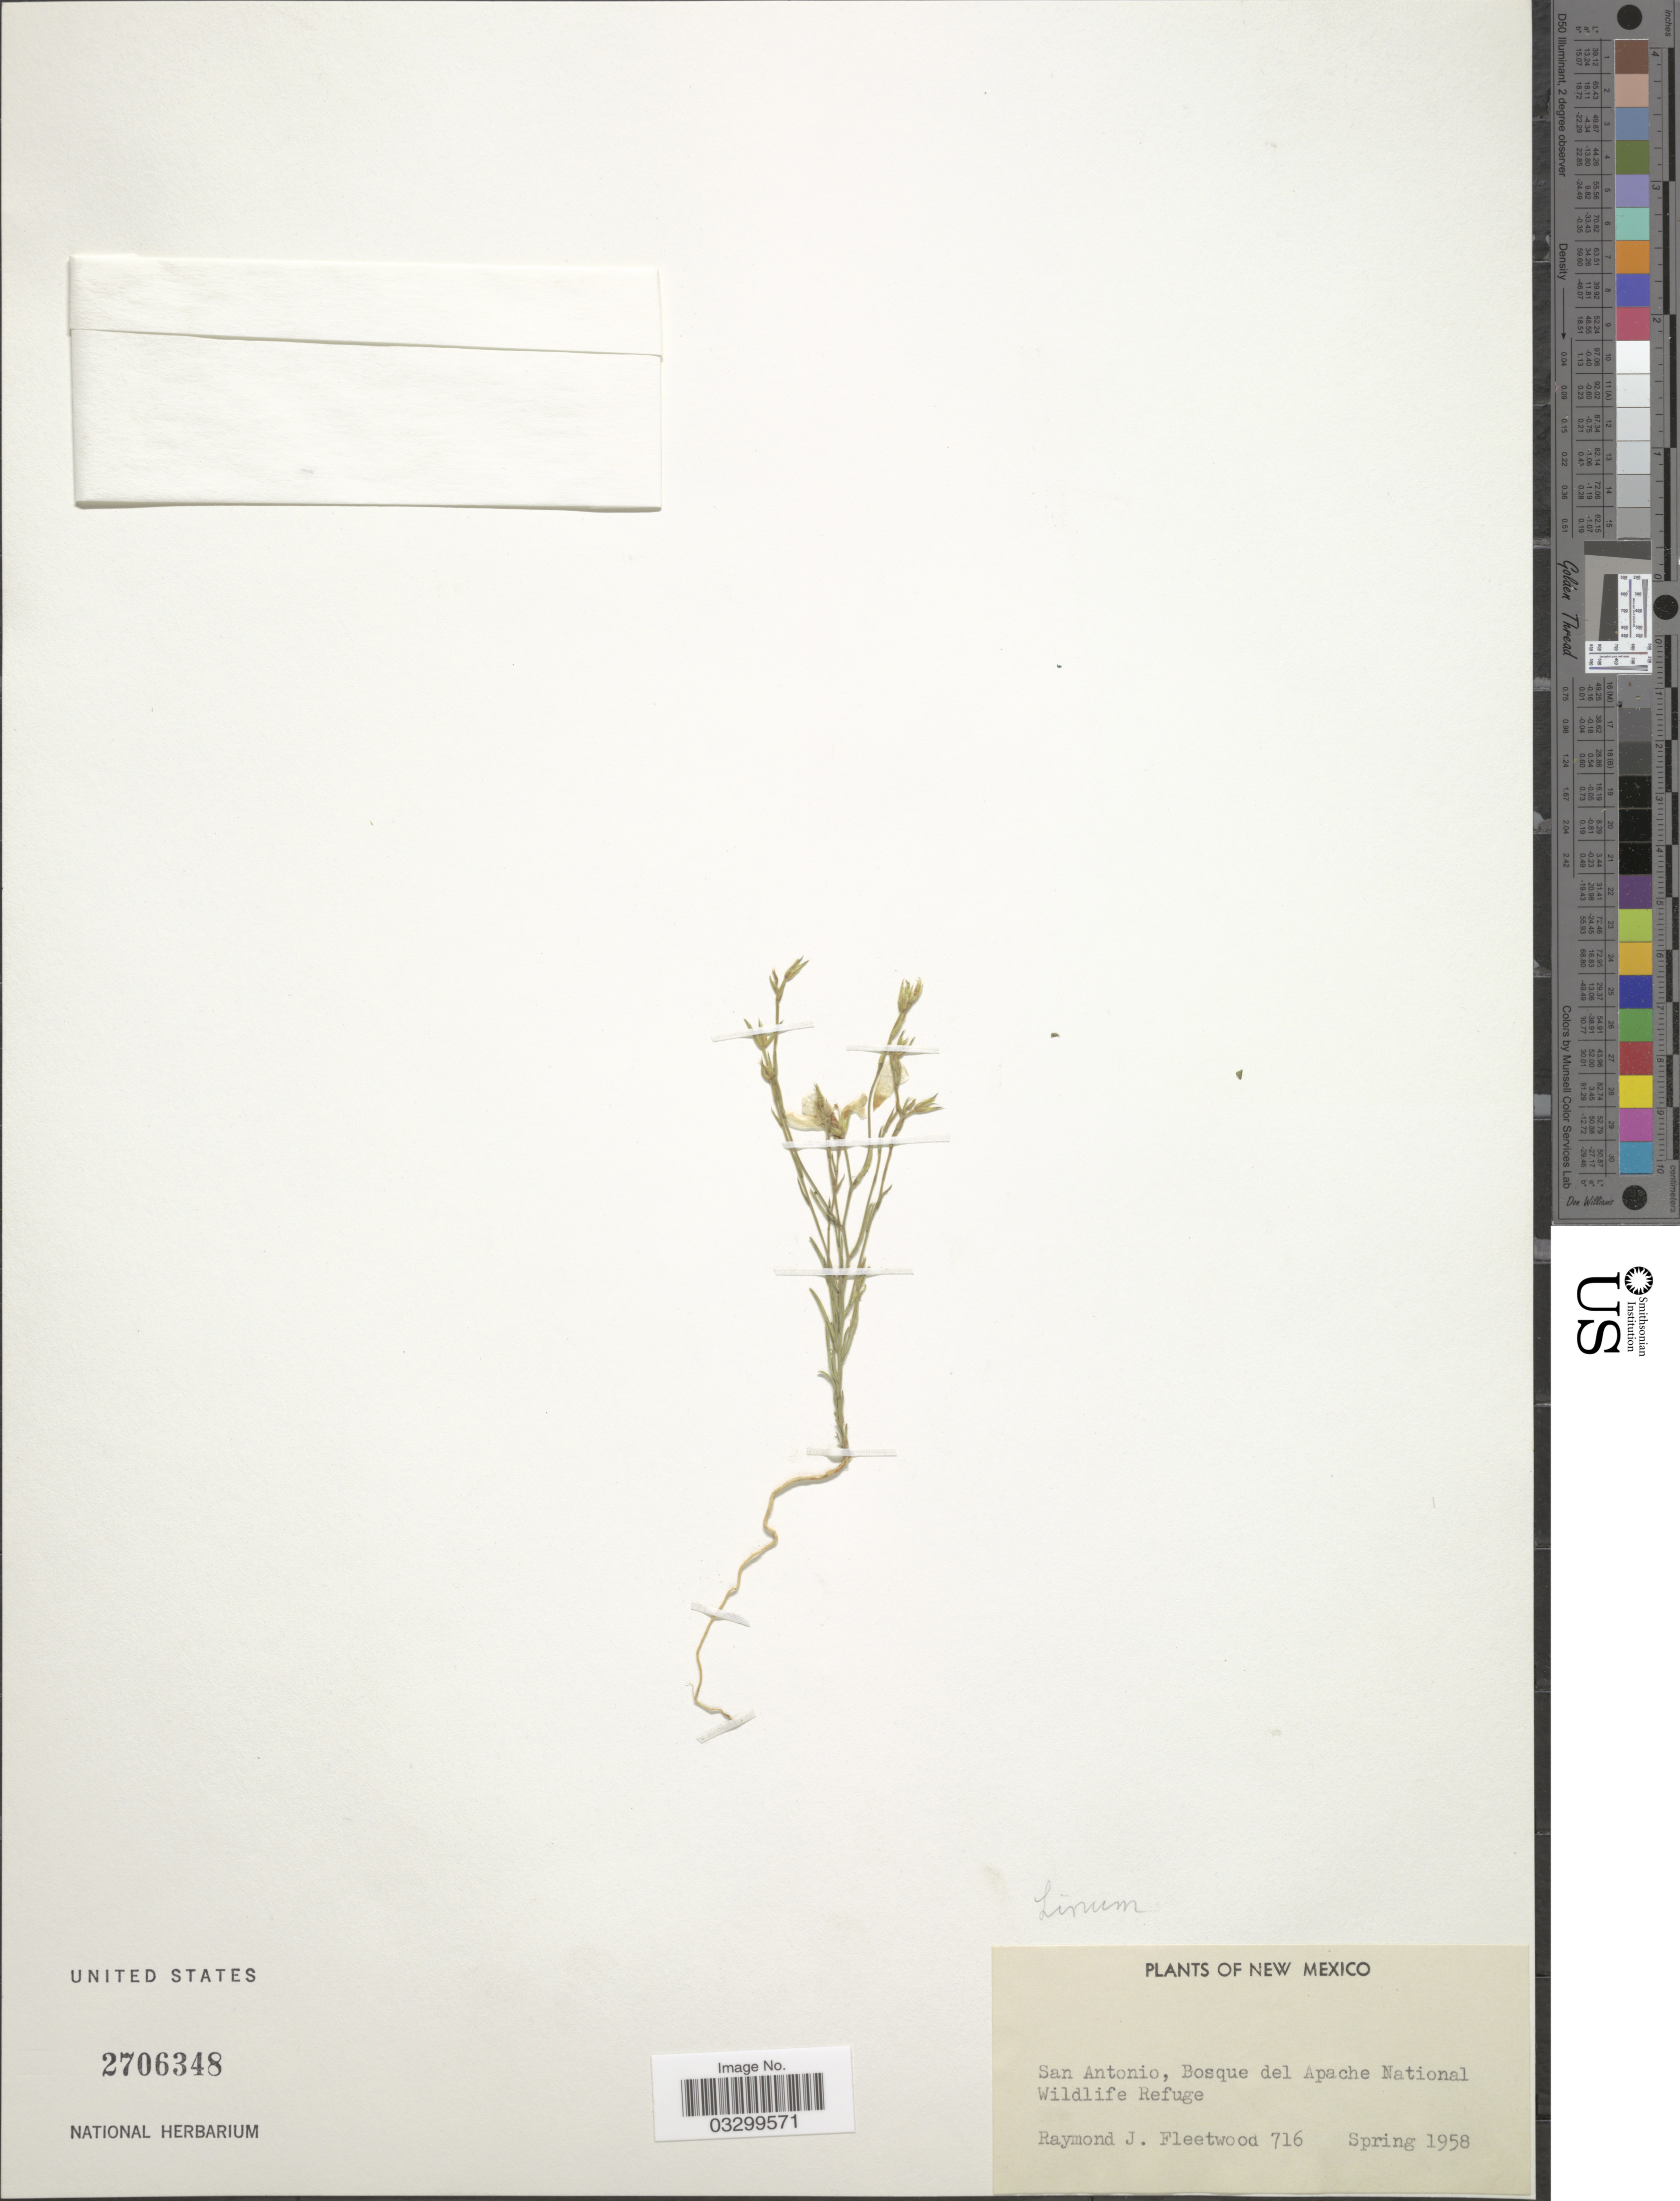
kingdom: Plantae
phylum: Tracheophyta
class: Magnoliopsida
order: Malpighiales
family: Linaceae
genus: Linum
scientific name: Linum sp.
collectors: R. J. Fleetwood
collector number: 716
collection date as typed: Spring 1958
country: United States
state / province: New Mexico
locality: San Antonio, Bosque del Apache National Wildlife Refuge.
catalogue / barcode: US 2706348